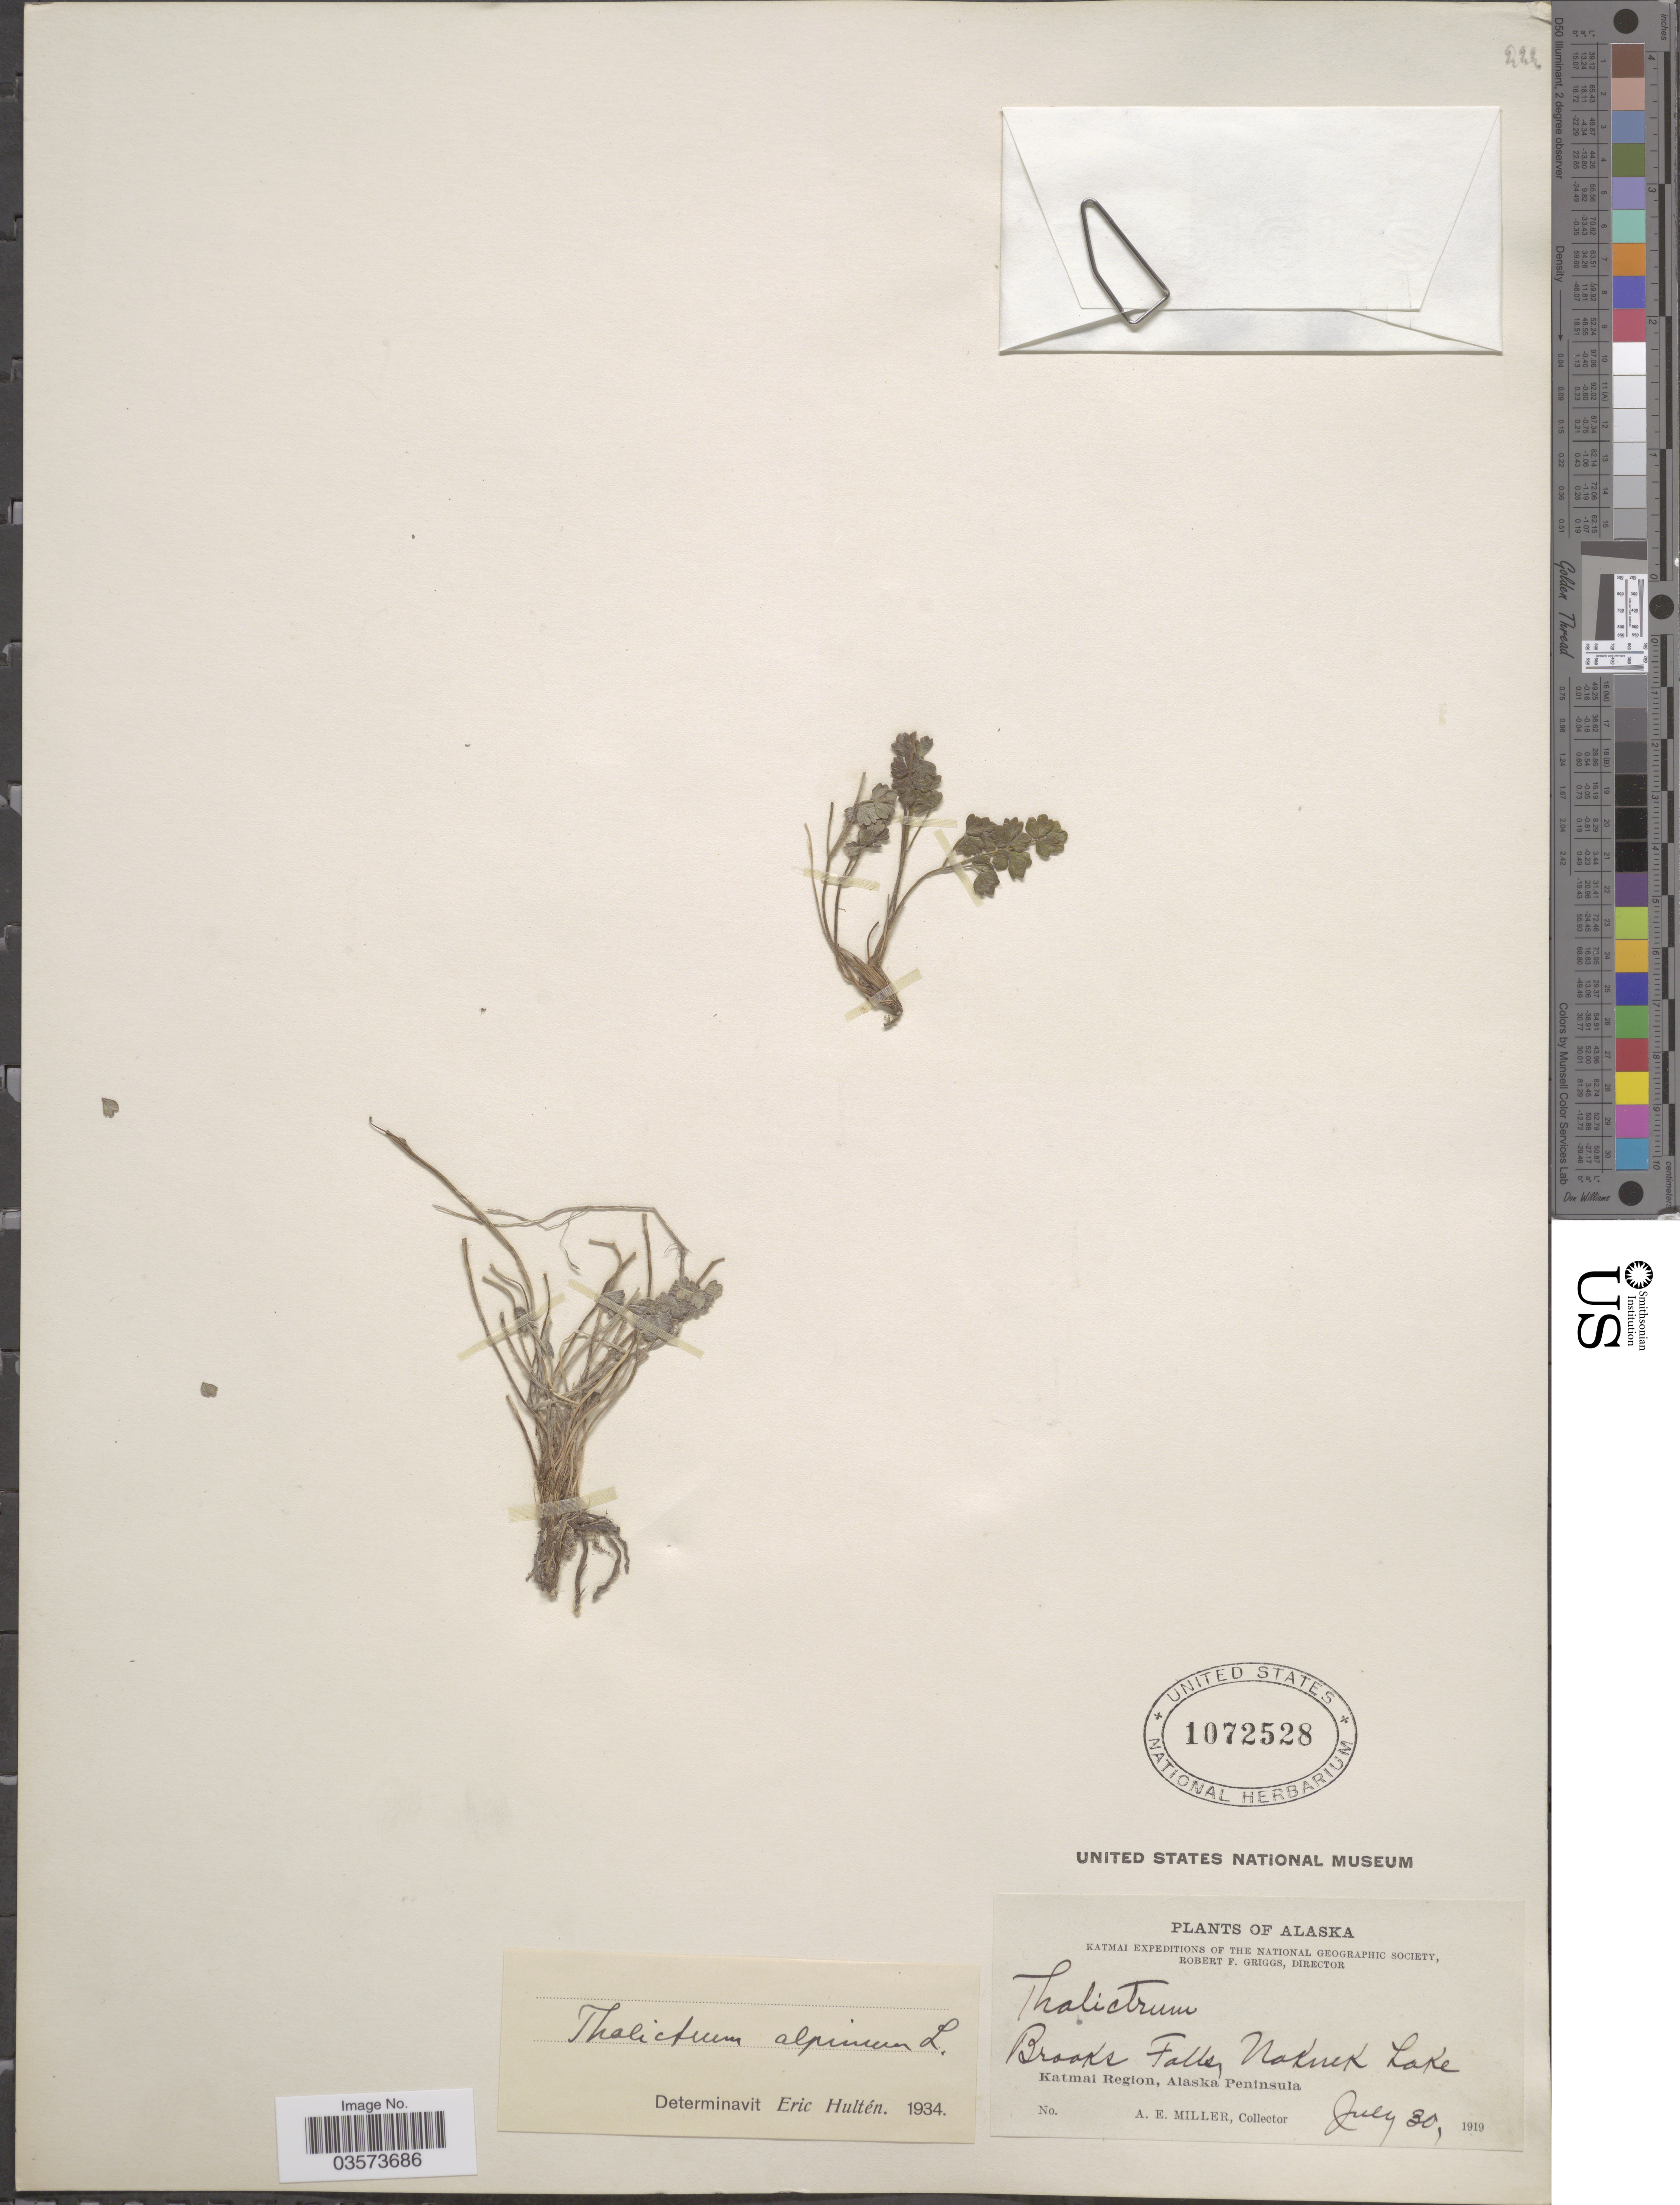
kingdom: Plantae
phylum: Tracheophyta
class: Magnoliopsida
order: Ranunculales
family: Ranunculaceae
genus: Thalictrum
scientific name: Thalictrum alpinum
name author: L.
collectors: A. E. Miller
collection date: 1919-07-30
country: United States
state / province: Alaska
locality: Brooks Falls, Naknek Lake. Katmai Region, Alaska Peninsula.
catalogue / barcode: US 1072528